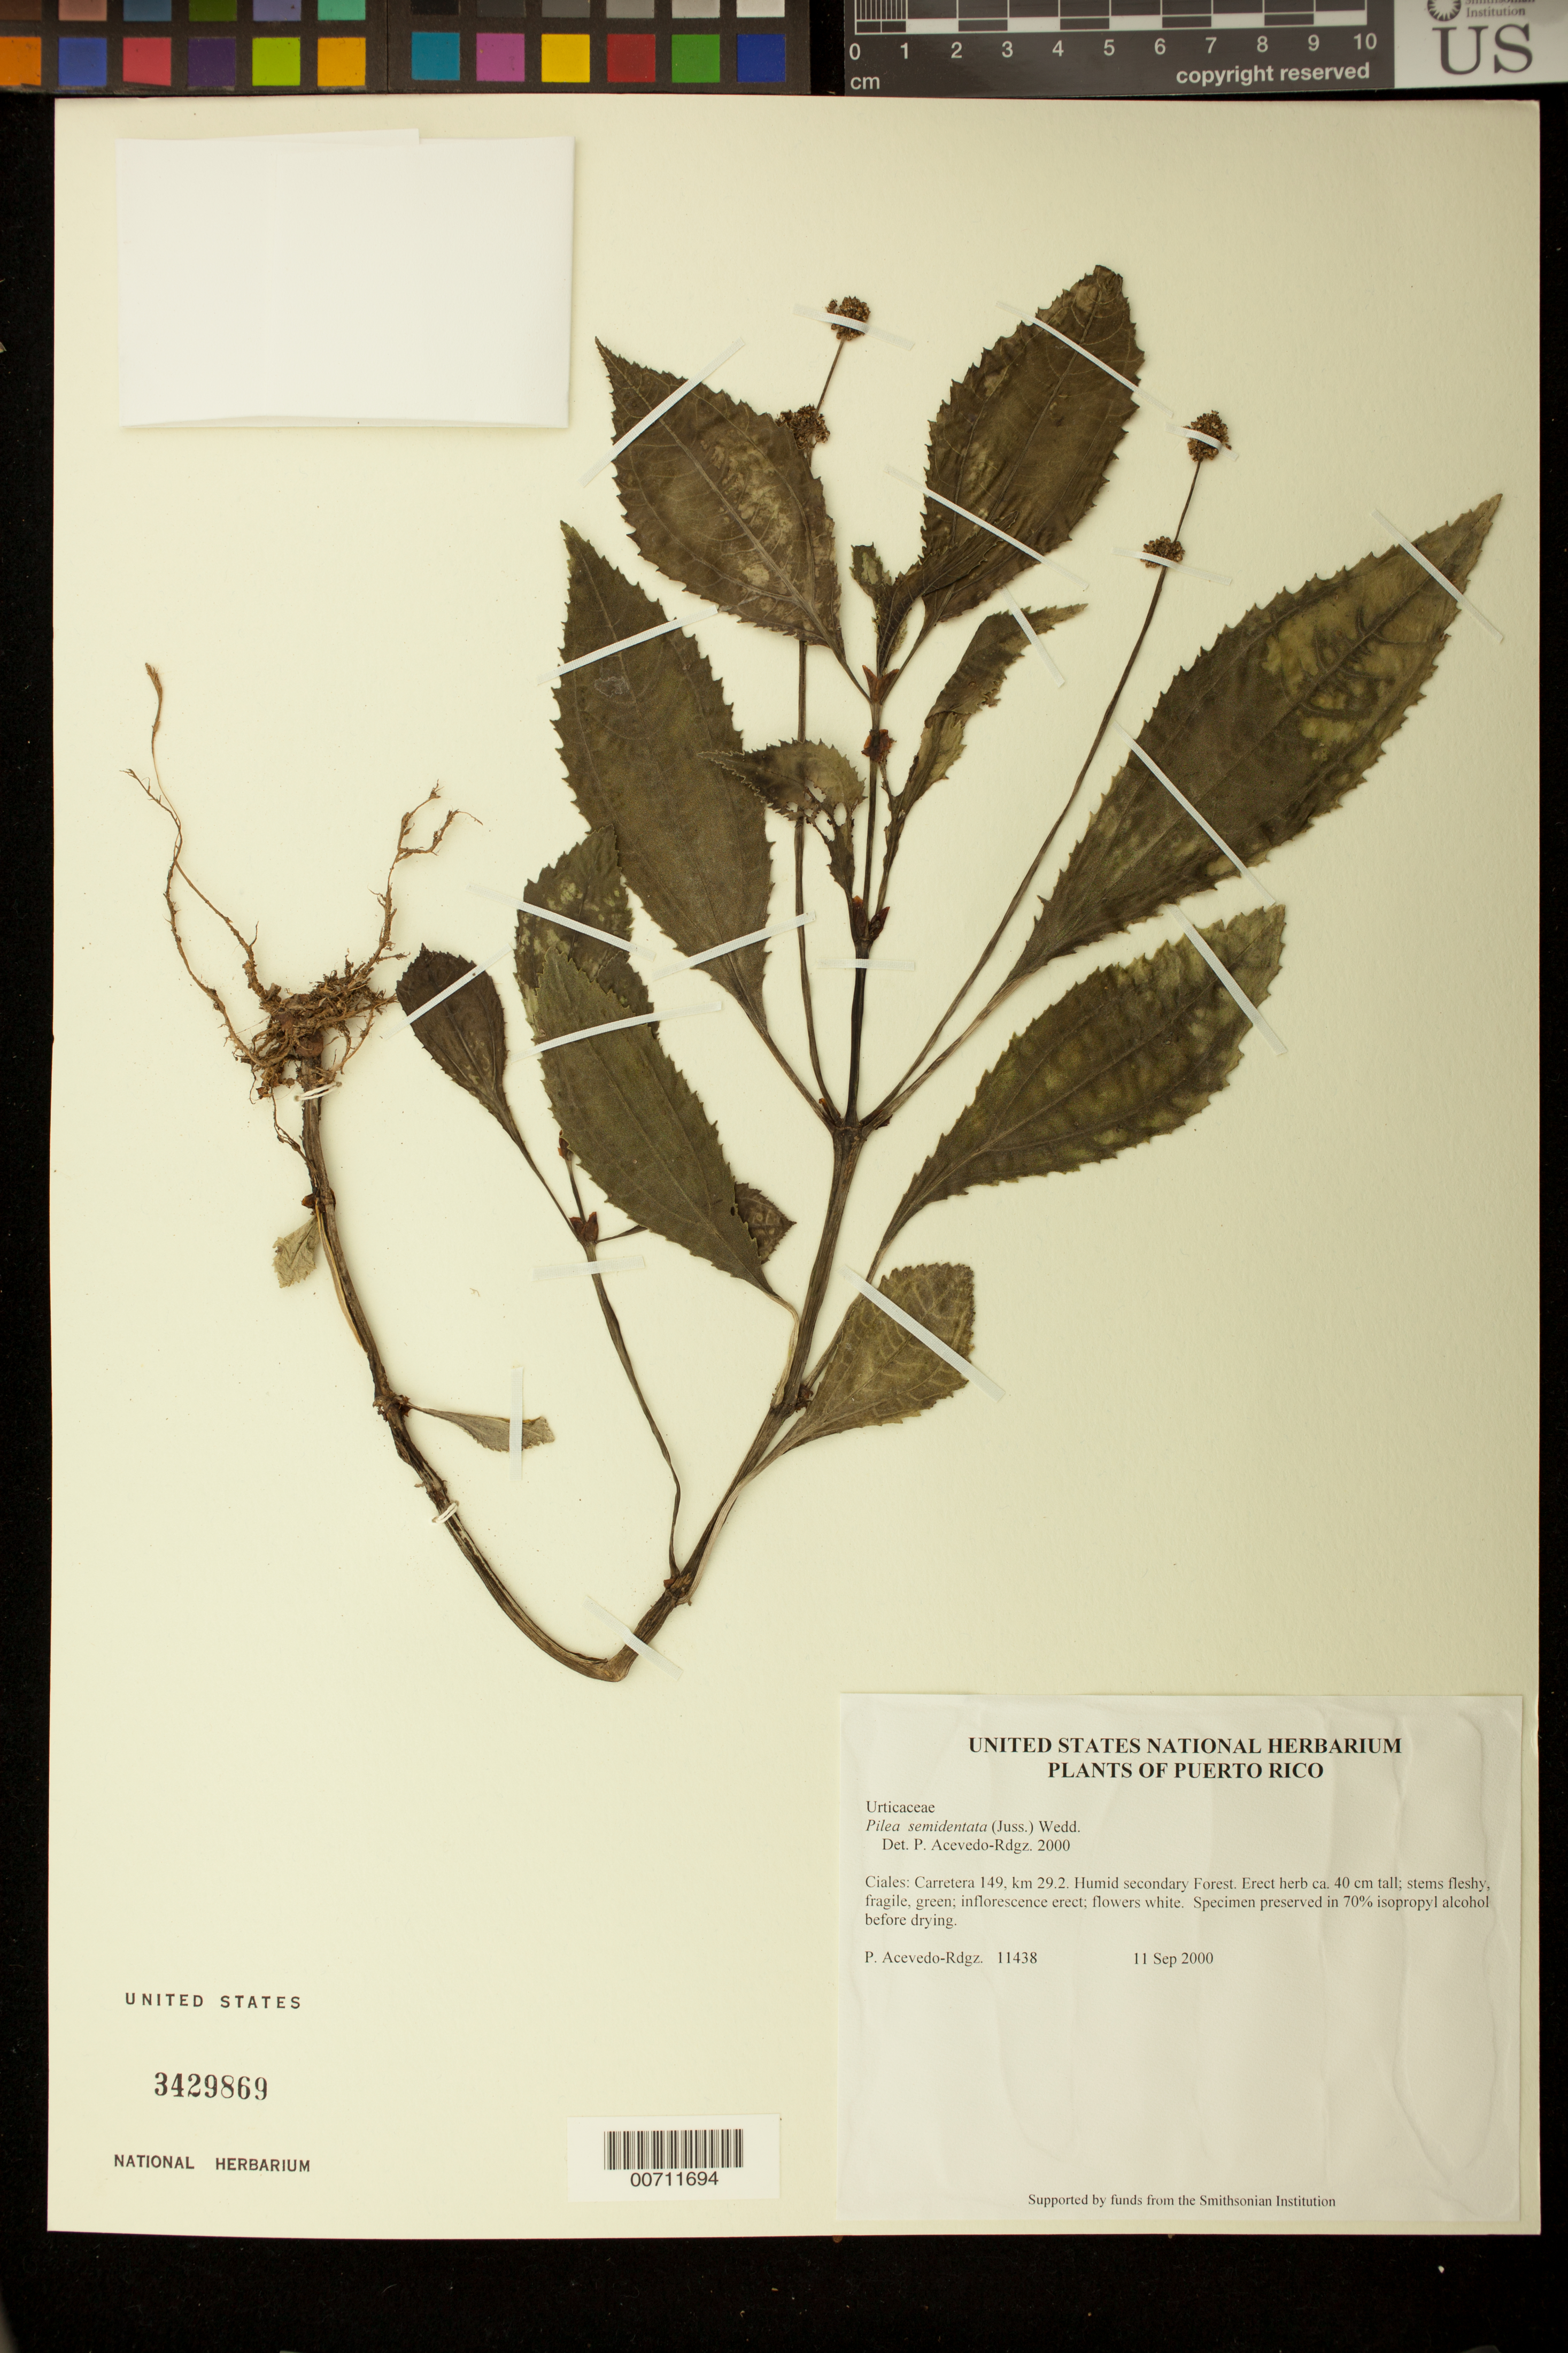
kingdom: Plantae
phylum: Tracheophyta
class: Magnoliopsida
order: Rosales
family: Urticaceae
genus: Pilea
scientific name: Pilea semidentata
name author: (Juss. ex Poir.) Wedd.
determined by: Acevedo-Rodríguez, P., (BOT), Smithsonian Institution - National Museum of Natural History (UNITED STATES)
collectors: P. Acevedo-Rodr.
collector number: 11438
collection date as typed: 11 Sep 2000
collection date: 2000-09-11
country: Puerto Rico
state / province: Ciales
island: Puerto Rico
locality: Ciales; Carretera 149, km 29.2.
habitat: Humid secondary Forest.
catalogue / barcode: US 3429869